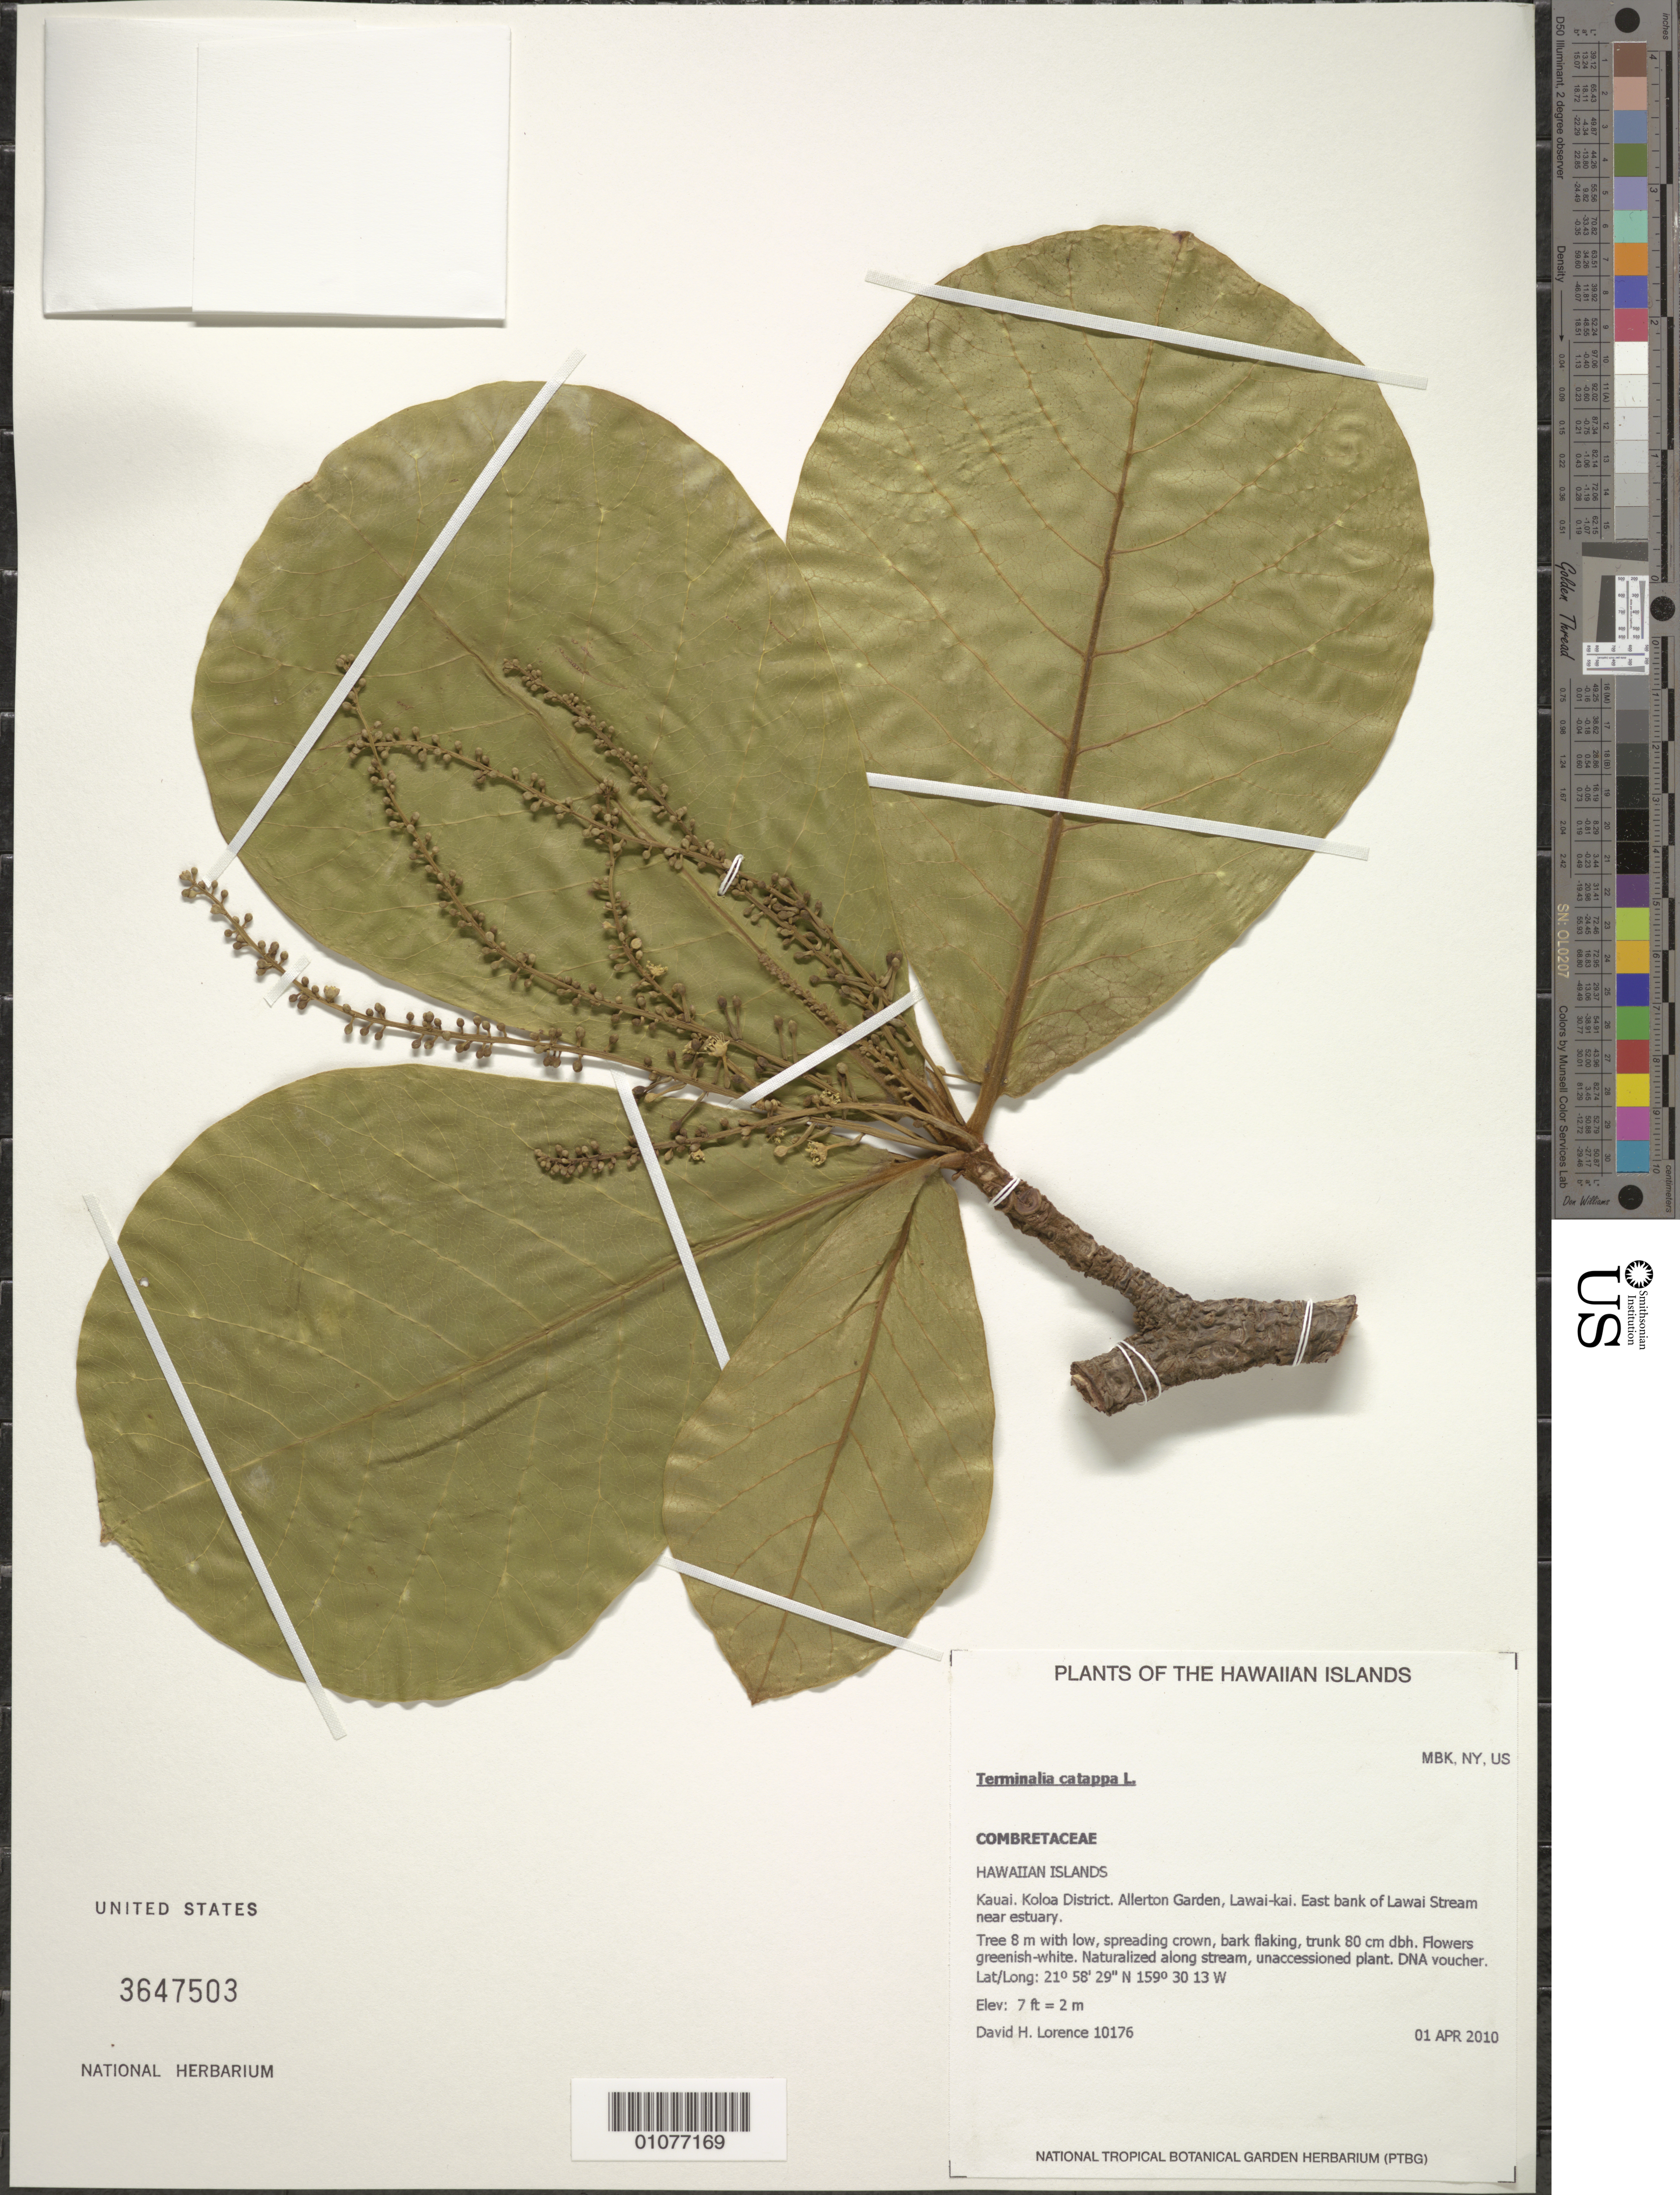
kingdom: Plantae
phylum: Tracheophyta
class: Magnoliopsida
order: Myrtales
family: Combretaceae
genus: Terminalia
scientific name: Terminalia catappa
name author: L.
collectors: D. Lorence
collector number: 10176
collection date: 2010-04-01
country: United States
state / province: Hawaii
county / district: Kauai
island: Kaua'i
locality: Koloa District, Allerton Garden, Lawai-kai, E bank of Lawai Stream near estuary.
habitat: naturalized along stream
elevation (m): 2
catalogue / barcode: US 3647503